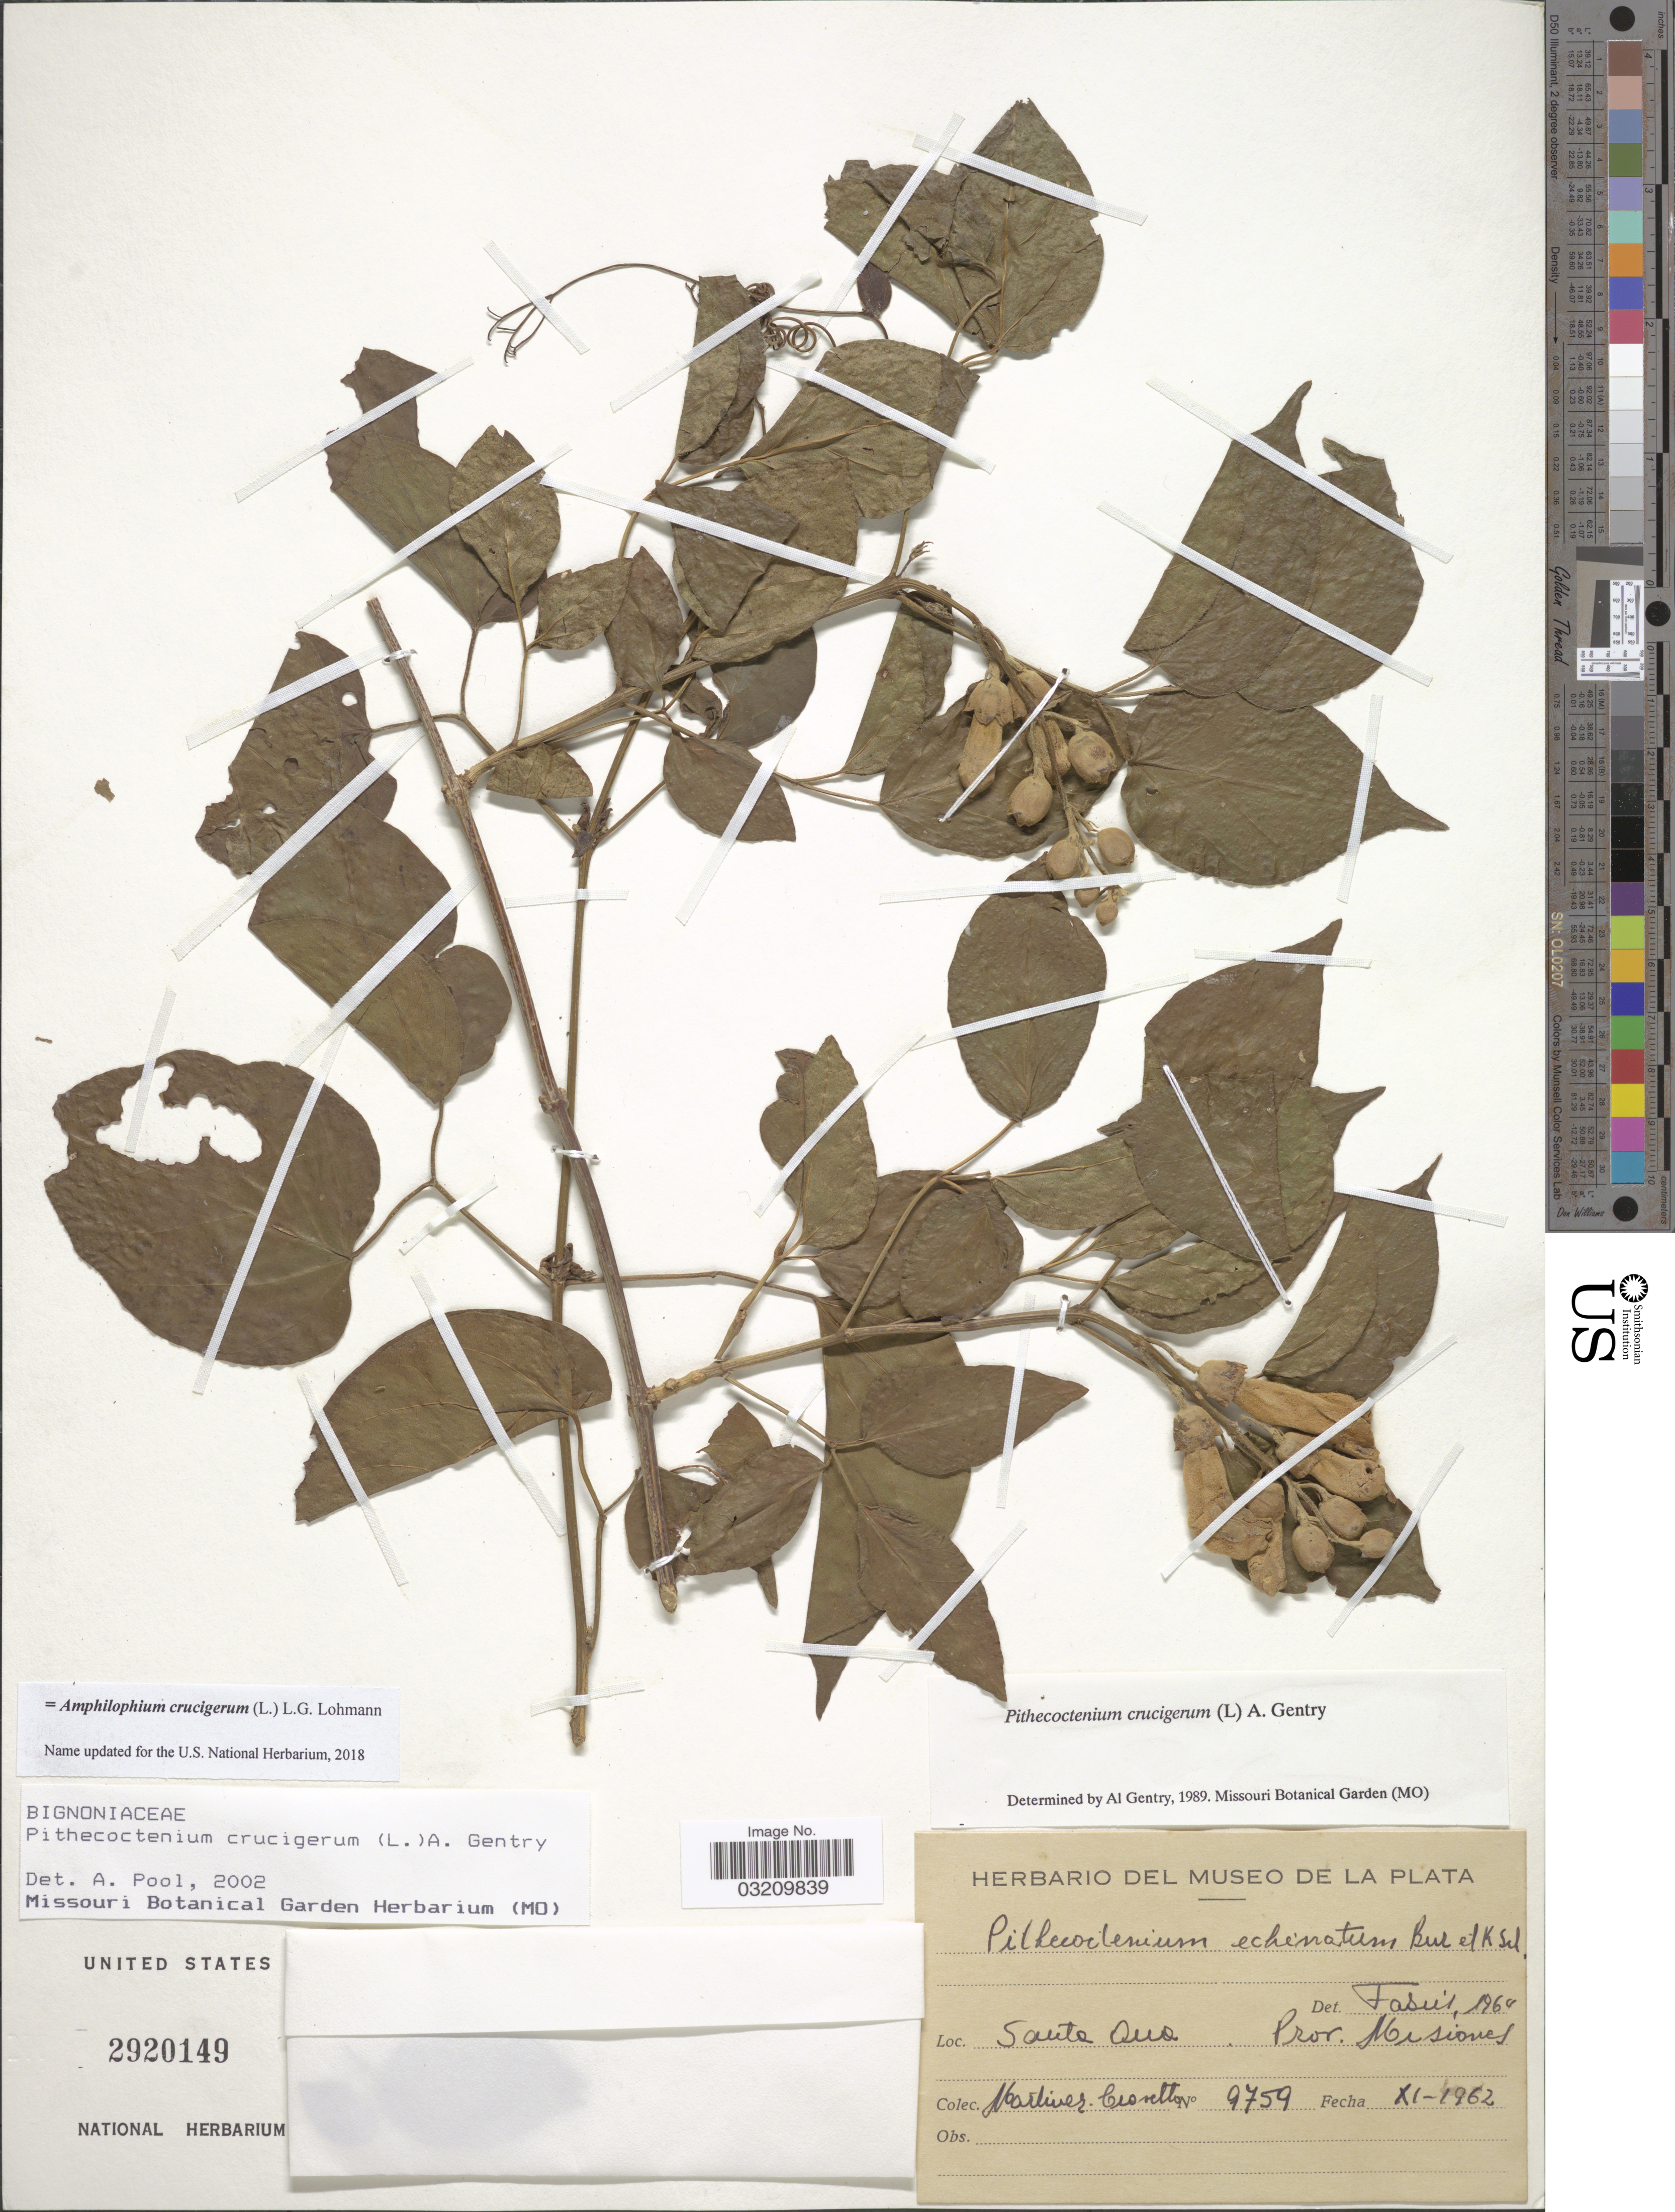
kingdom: Plantae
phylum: Tracheophyta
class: Magnoliopsida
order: Lamiales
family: Bignoniaceae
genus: Amphilophium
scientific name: Amphilophium crucigerum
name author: (L.) L.G. Lohmann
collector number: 9759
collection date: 1962-11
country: Argentina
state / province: Misiones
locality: Santa Ana.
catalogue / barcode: US 2920149